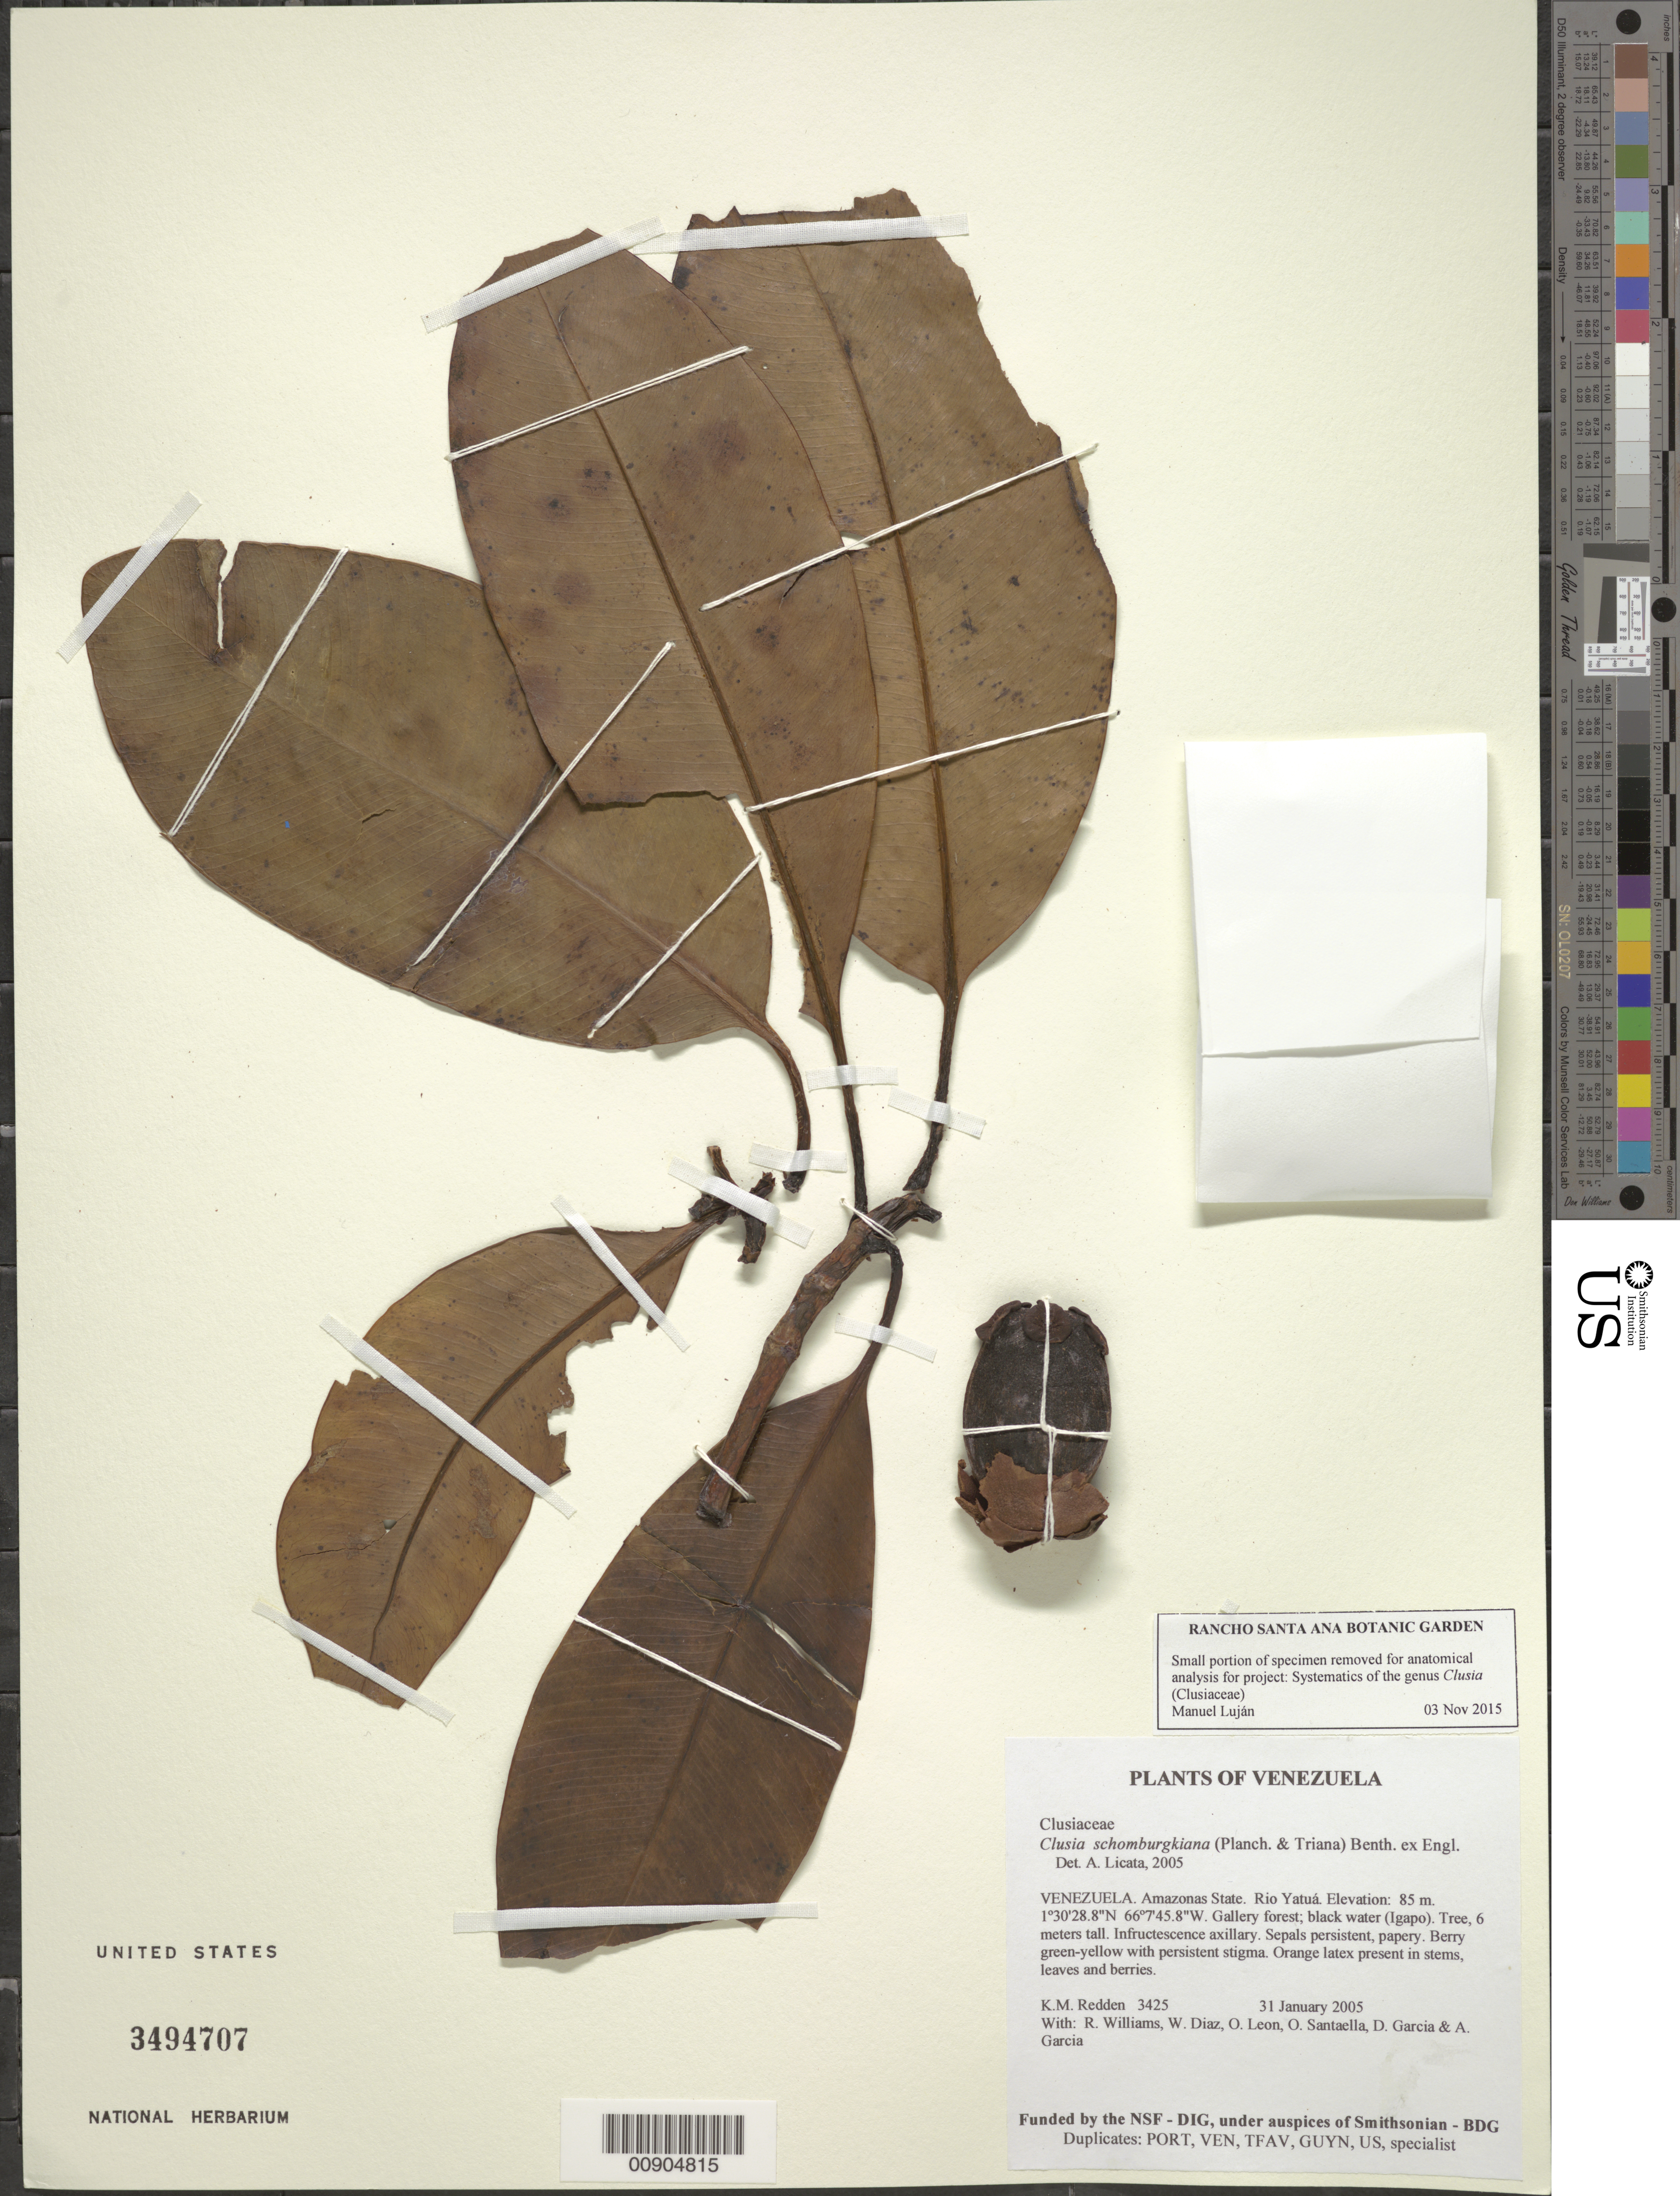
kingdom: Plantae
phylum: Tracheophyta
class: Magnoliopsida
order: Malpighiales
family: Clusiaceae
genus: Clusia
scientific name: Clusia schomburgkiana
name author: (Planch. & Triana) Benth. ex Engl.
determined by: Licata, A., (PORT), Univ. Nac. Exp. de los Llanos Ezequiel Zamora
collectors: K. M. Redden, R. Williams, W. Díaz P., O. León, O. Santaella, D. Garcia & A. Garcia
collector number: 3425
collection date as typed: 31 January 2005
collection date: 2005-01-31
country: Venezuela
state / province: Amazonas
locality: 10 - Rio Yatuá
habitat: Gallery forest; black water (Igapo)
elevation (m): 85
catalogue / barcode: US 3494707